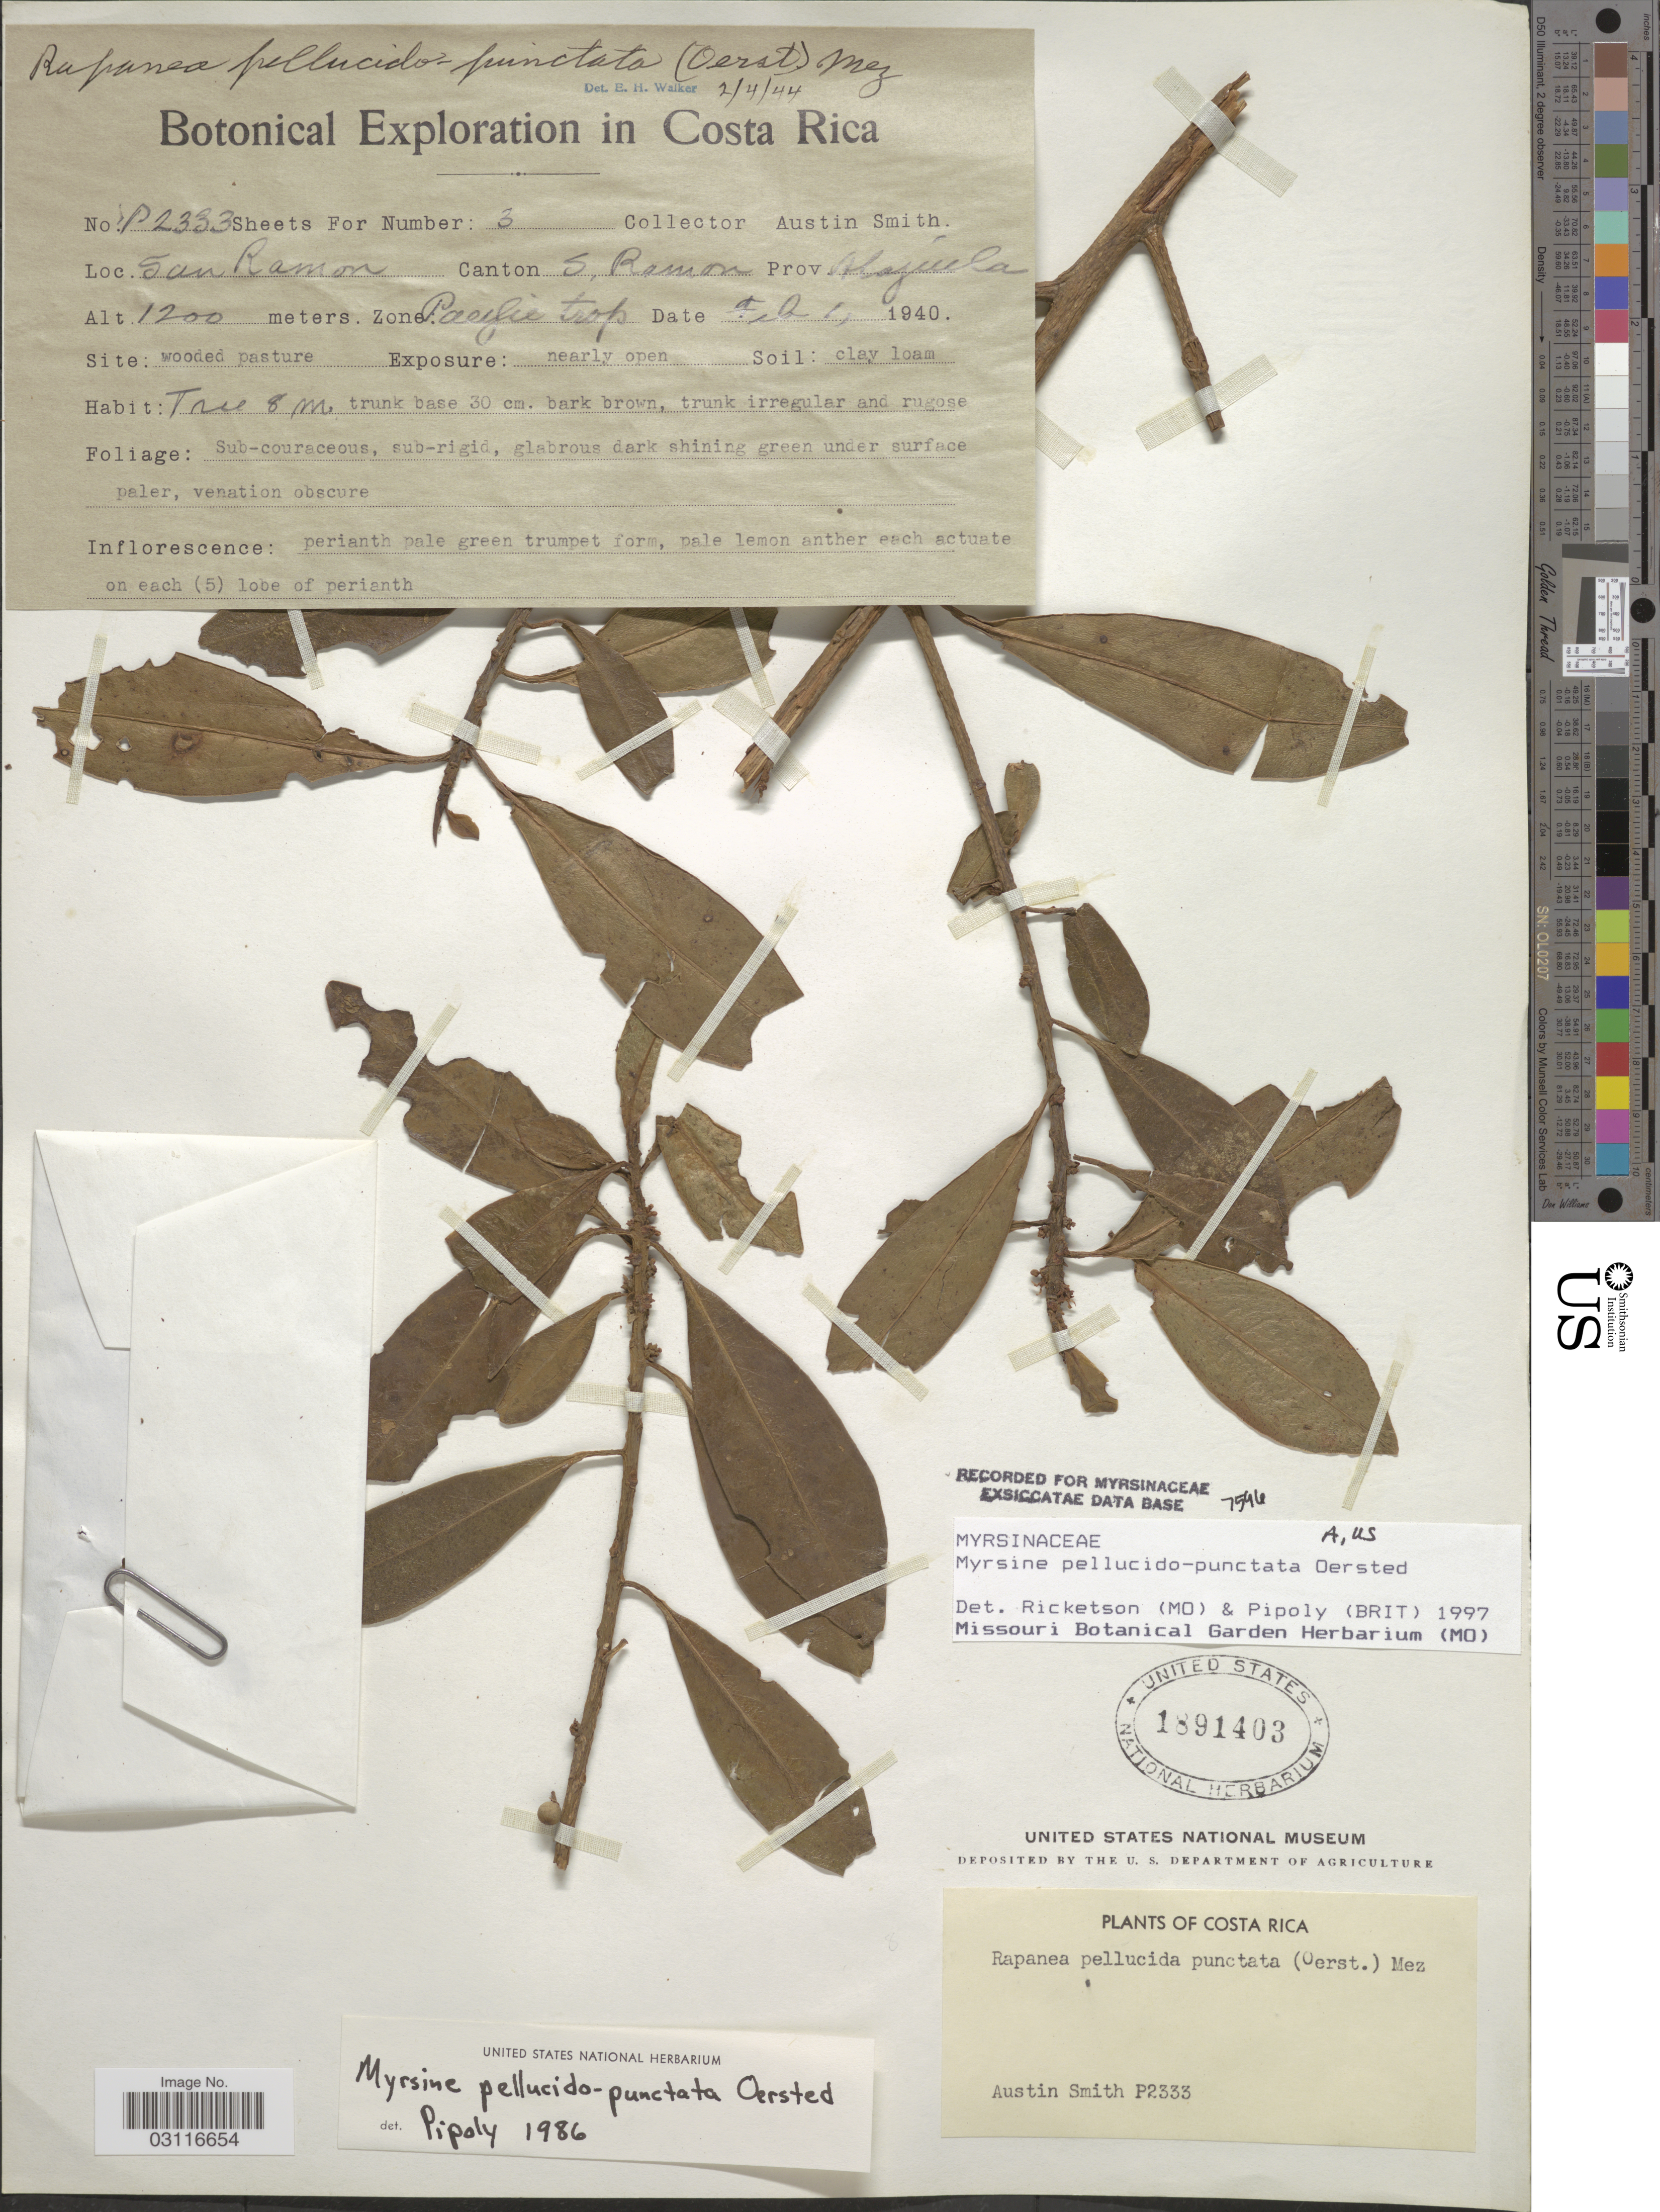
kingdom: Plantae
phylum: Tracheophyta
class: Magnoliopsida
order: Ericales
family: Primulaceae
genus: Myrsine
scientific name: Myrsine pellucido-punctata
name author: Oerst.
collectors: Aust P. Smith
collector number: P2333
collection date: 1940-02-01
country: Costa Rica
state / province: Alajuela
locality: San Ramon. Canton S. Ramon.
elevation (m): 1200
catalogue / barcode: US 1891403